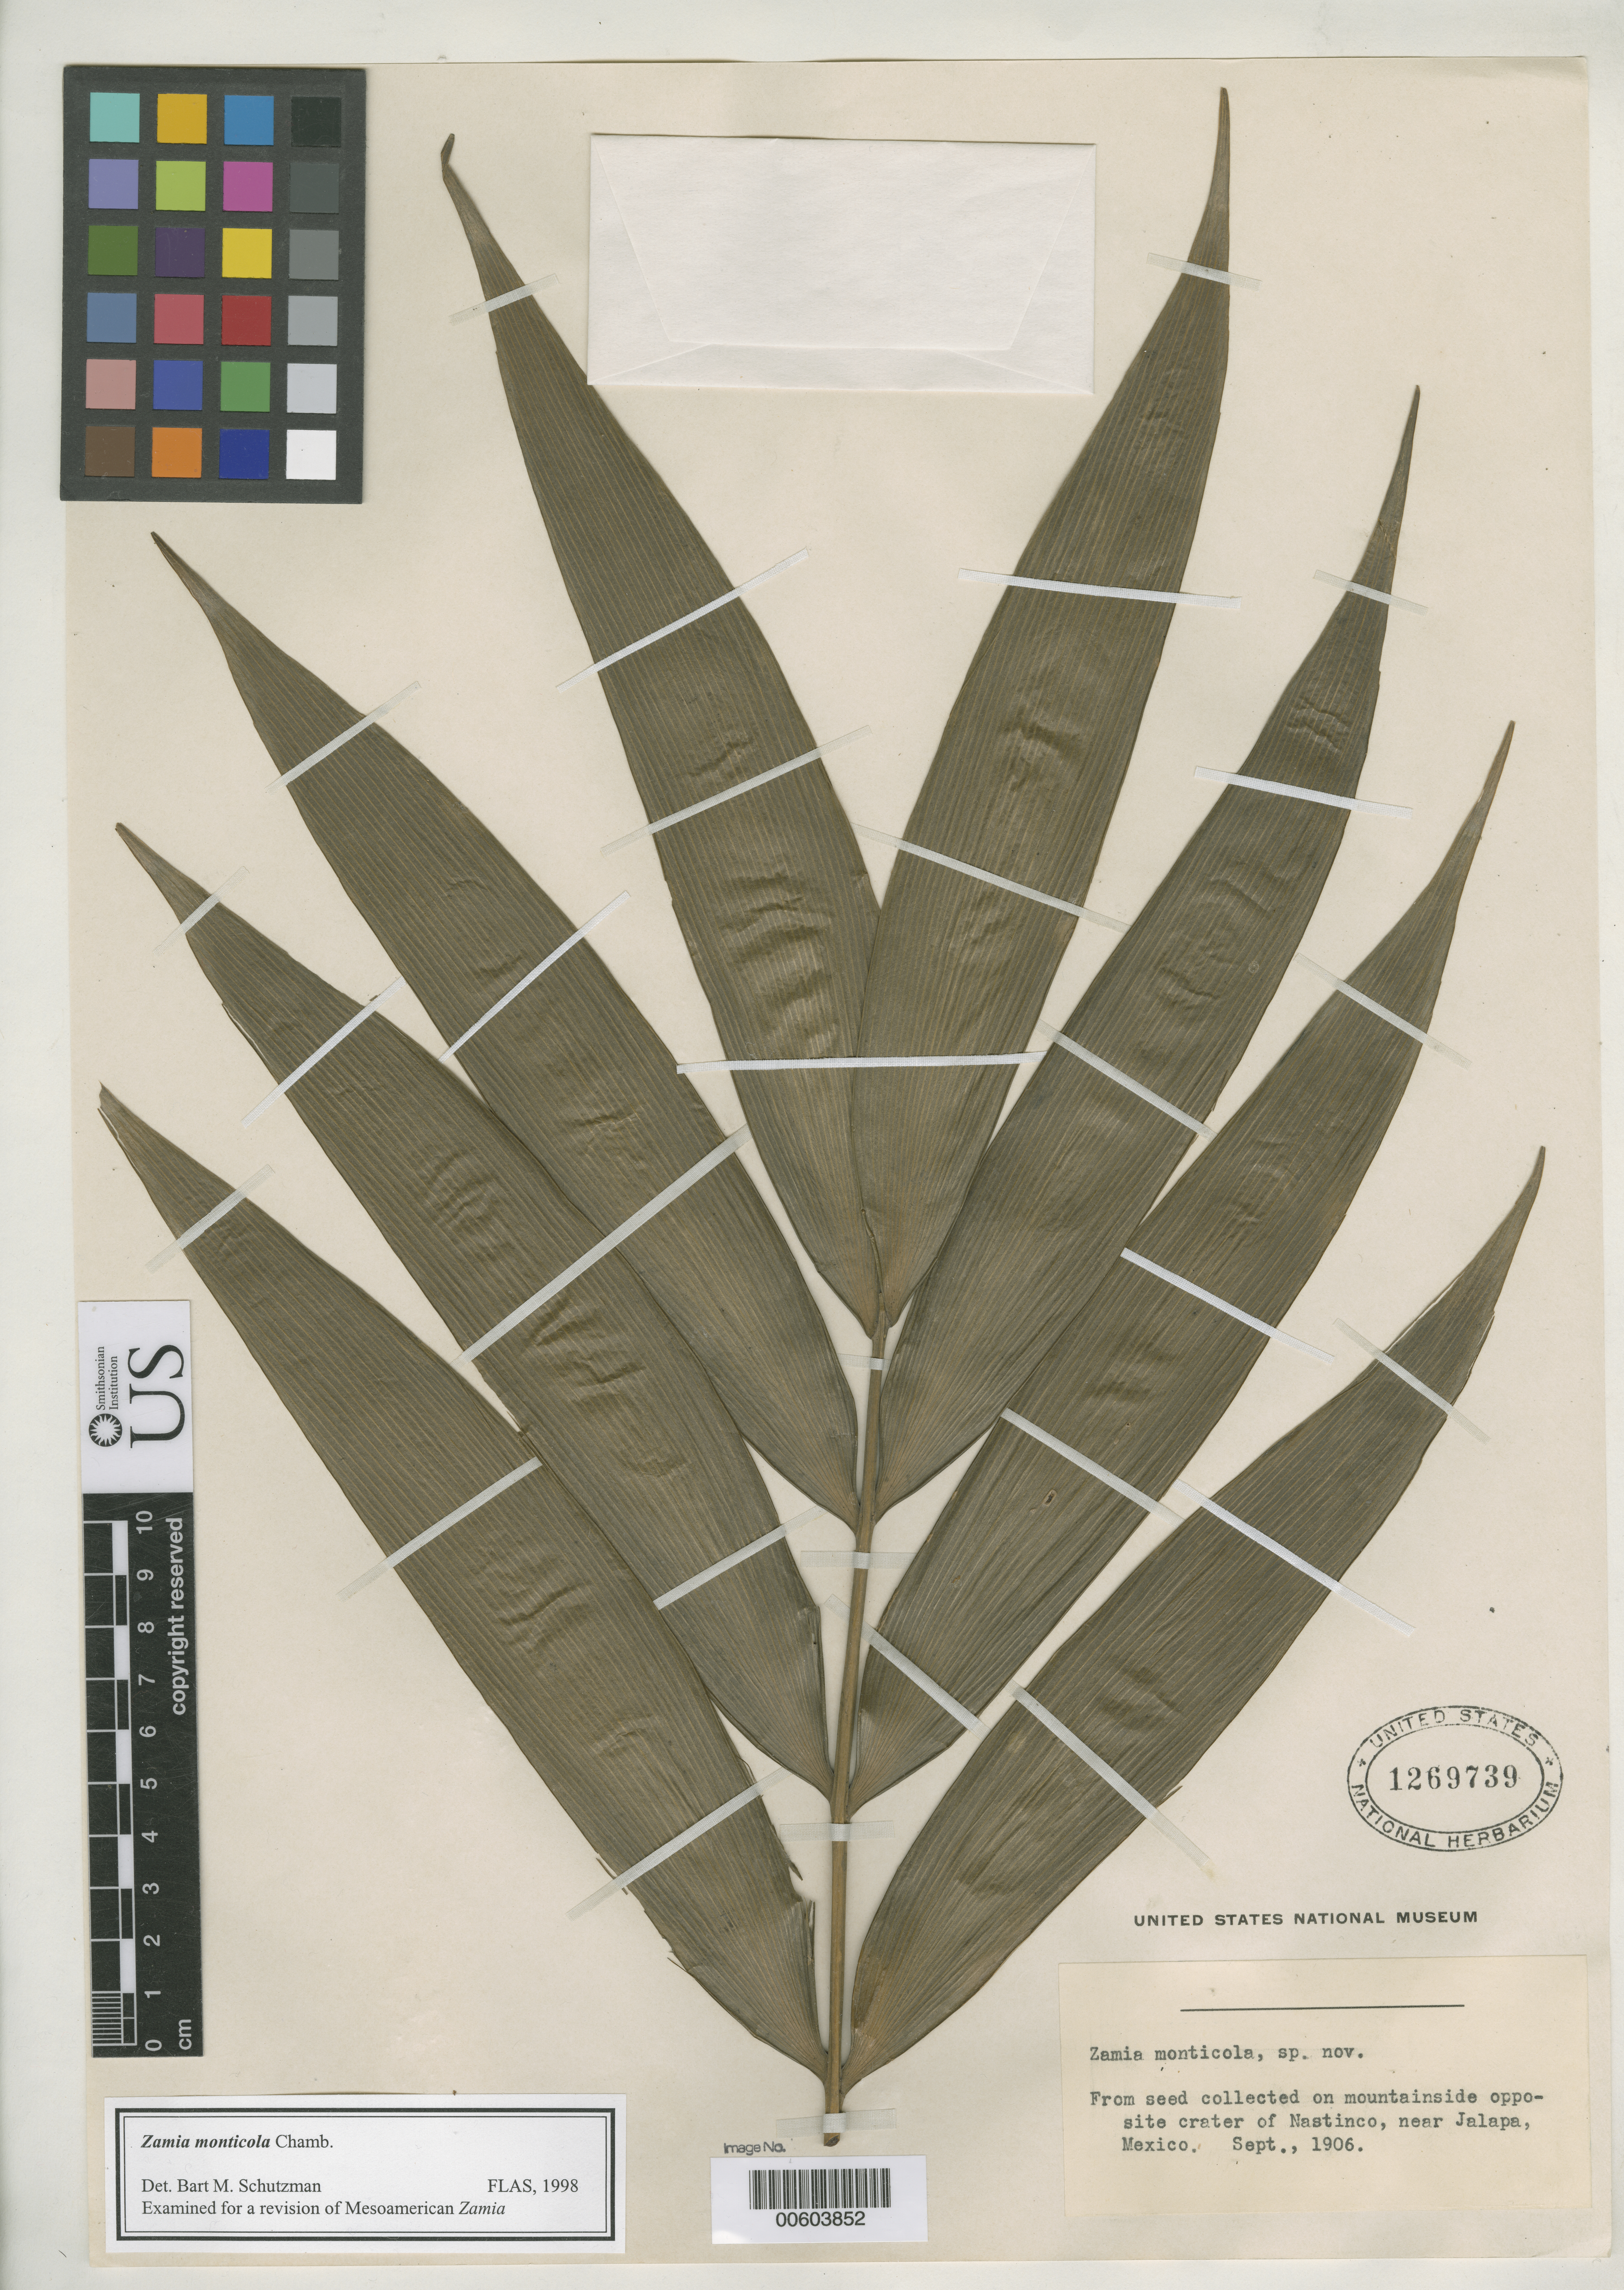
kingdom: Plantae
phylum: Tracheophyta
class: Cycadopsida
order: Cycadales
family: Zamiaceae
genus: Zamia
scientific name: Zamia monticola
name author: Chamberlain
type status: Isotype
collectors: C. Chamberlain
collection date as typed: Sep 1906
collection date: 1906-09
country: Mexico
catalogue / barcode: US 1269739